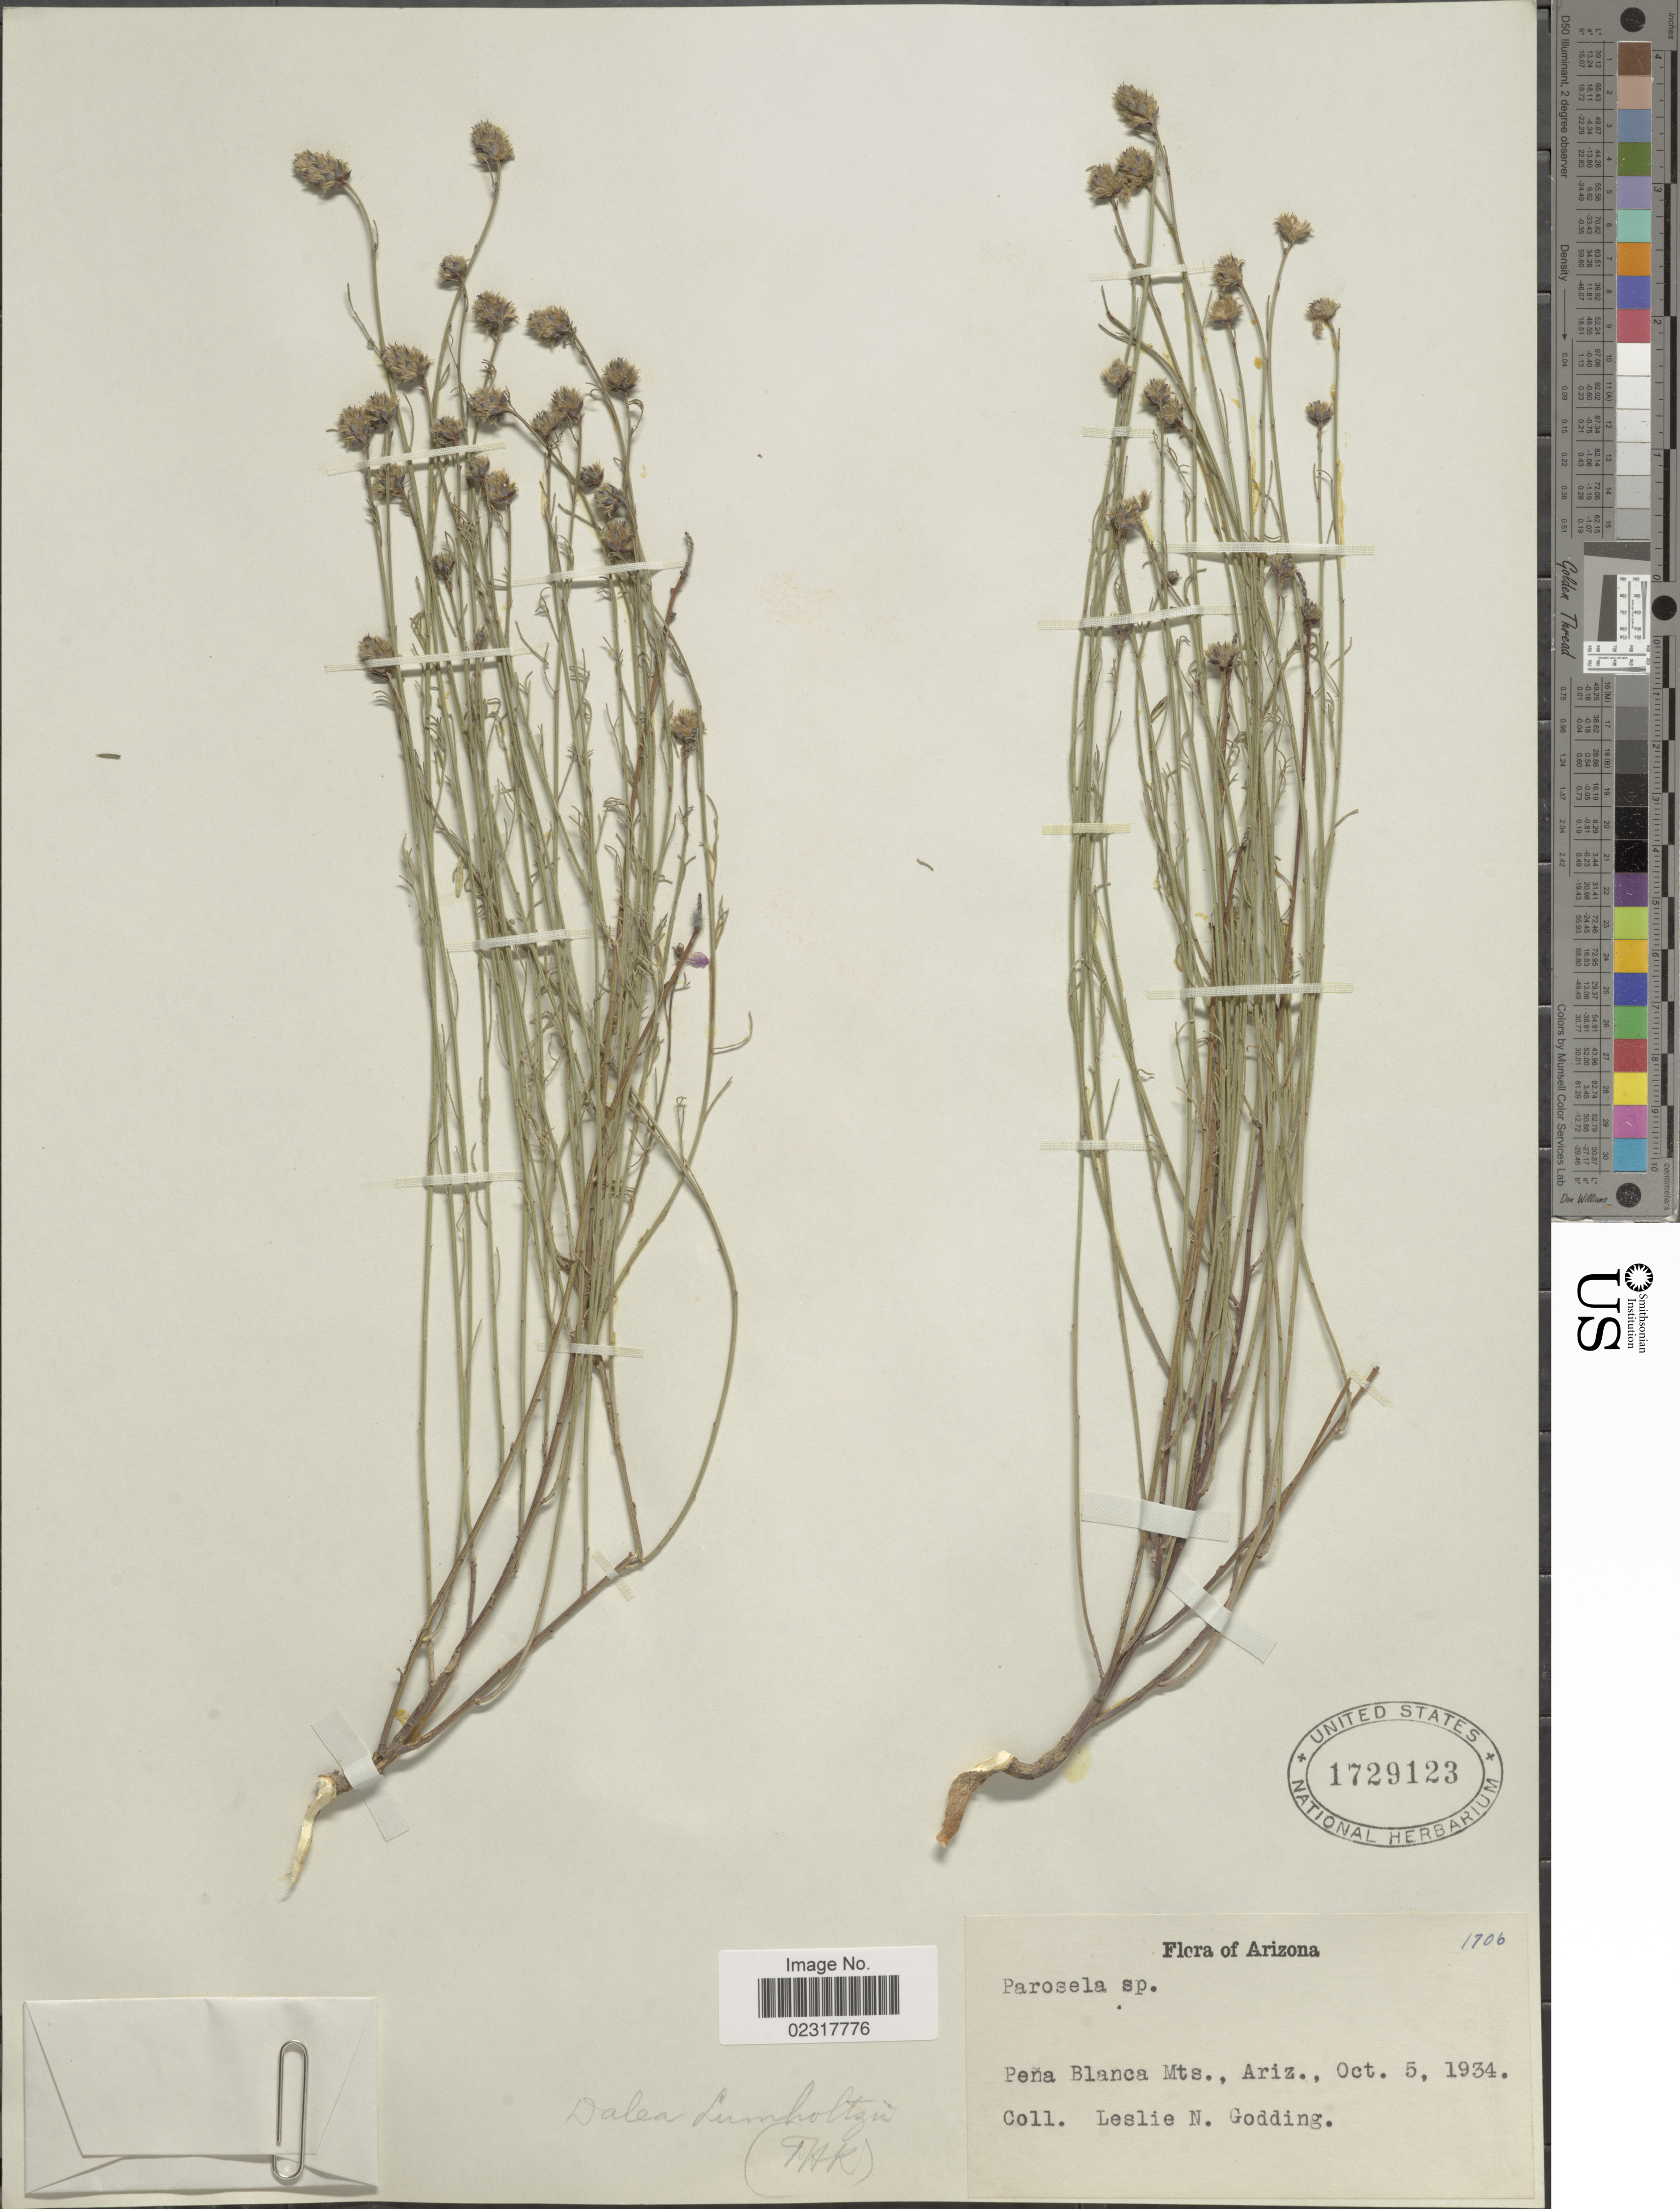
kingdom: Plantae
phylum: Tracheophyta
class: Magnoliopsida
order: Fabales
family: Fabaceae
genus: Dalea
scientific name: Dalea lumholtzii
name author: B.L. Rob. & Fernald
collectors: L. Godding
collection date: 1934-10-05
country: United States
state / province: Arizona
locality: Peña Blanca Mts., Ariz.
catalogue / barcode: US 1729123